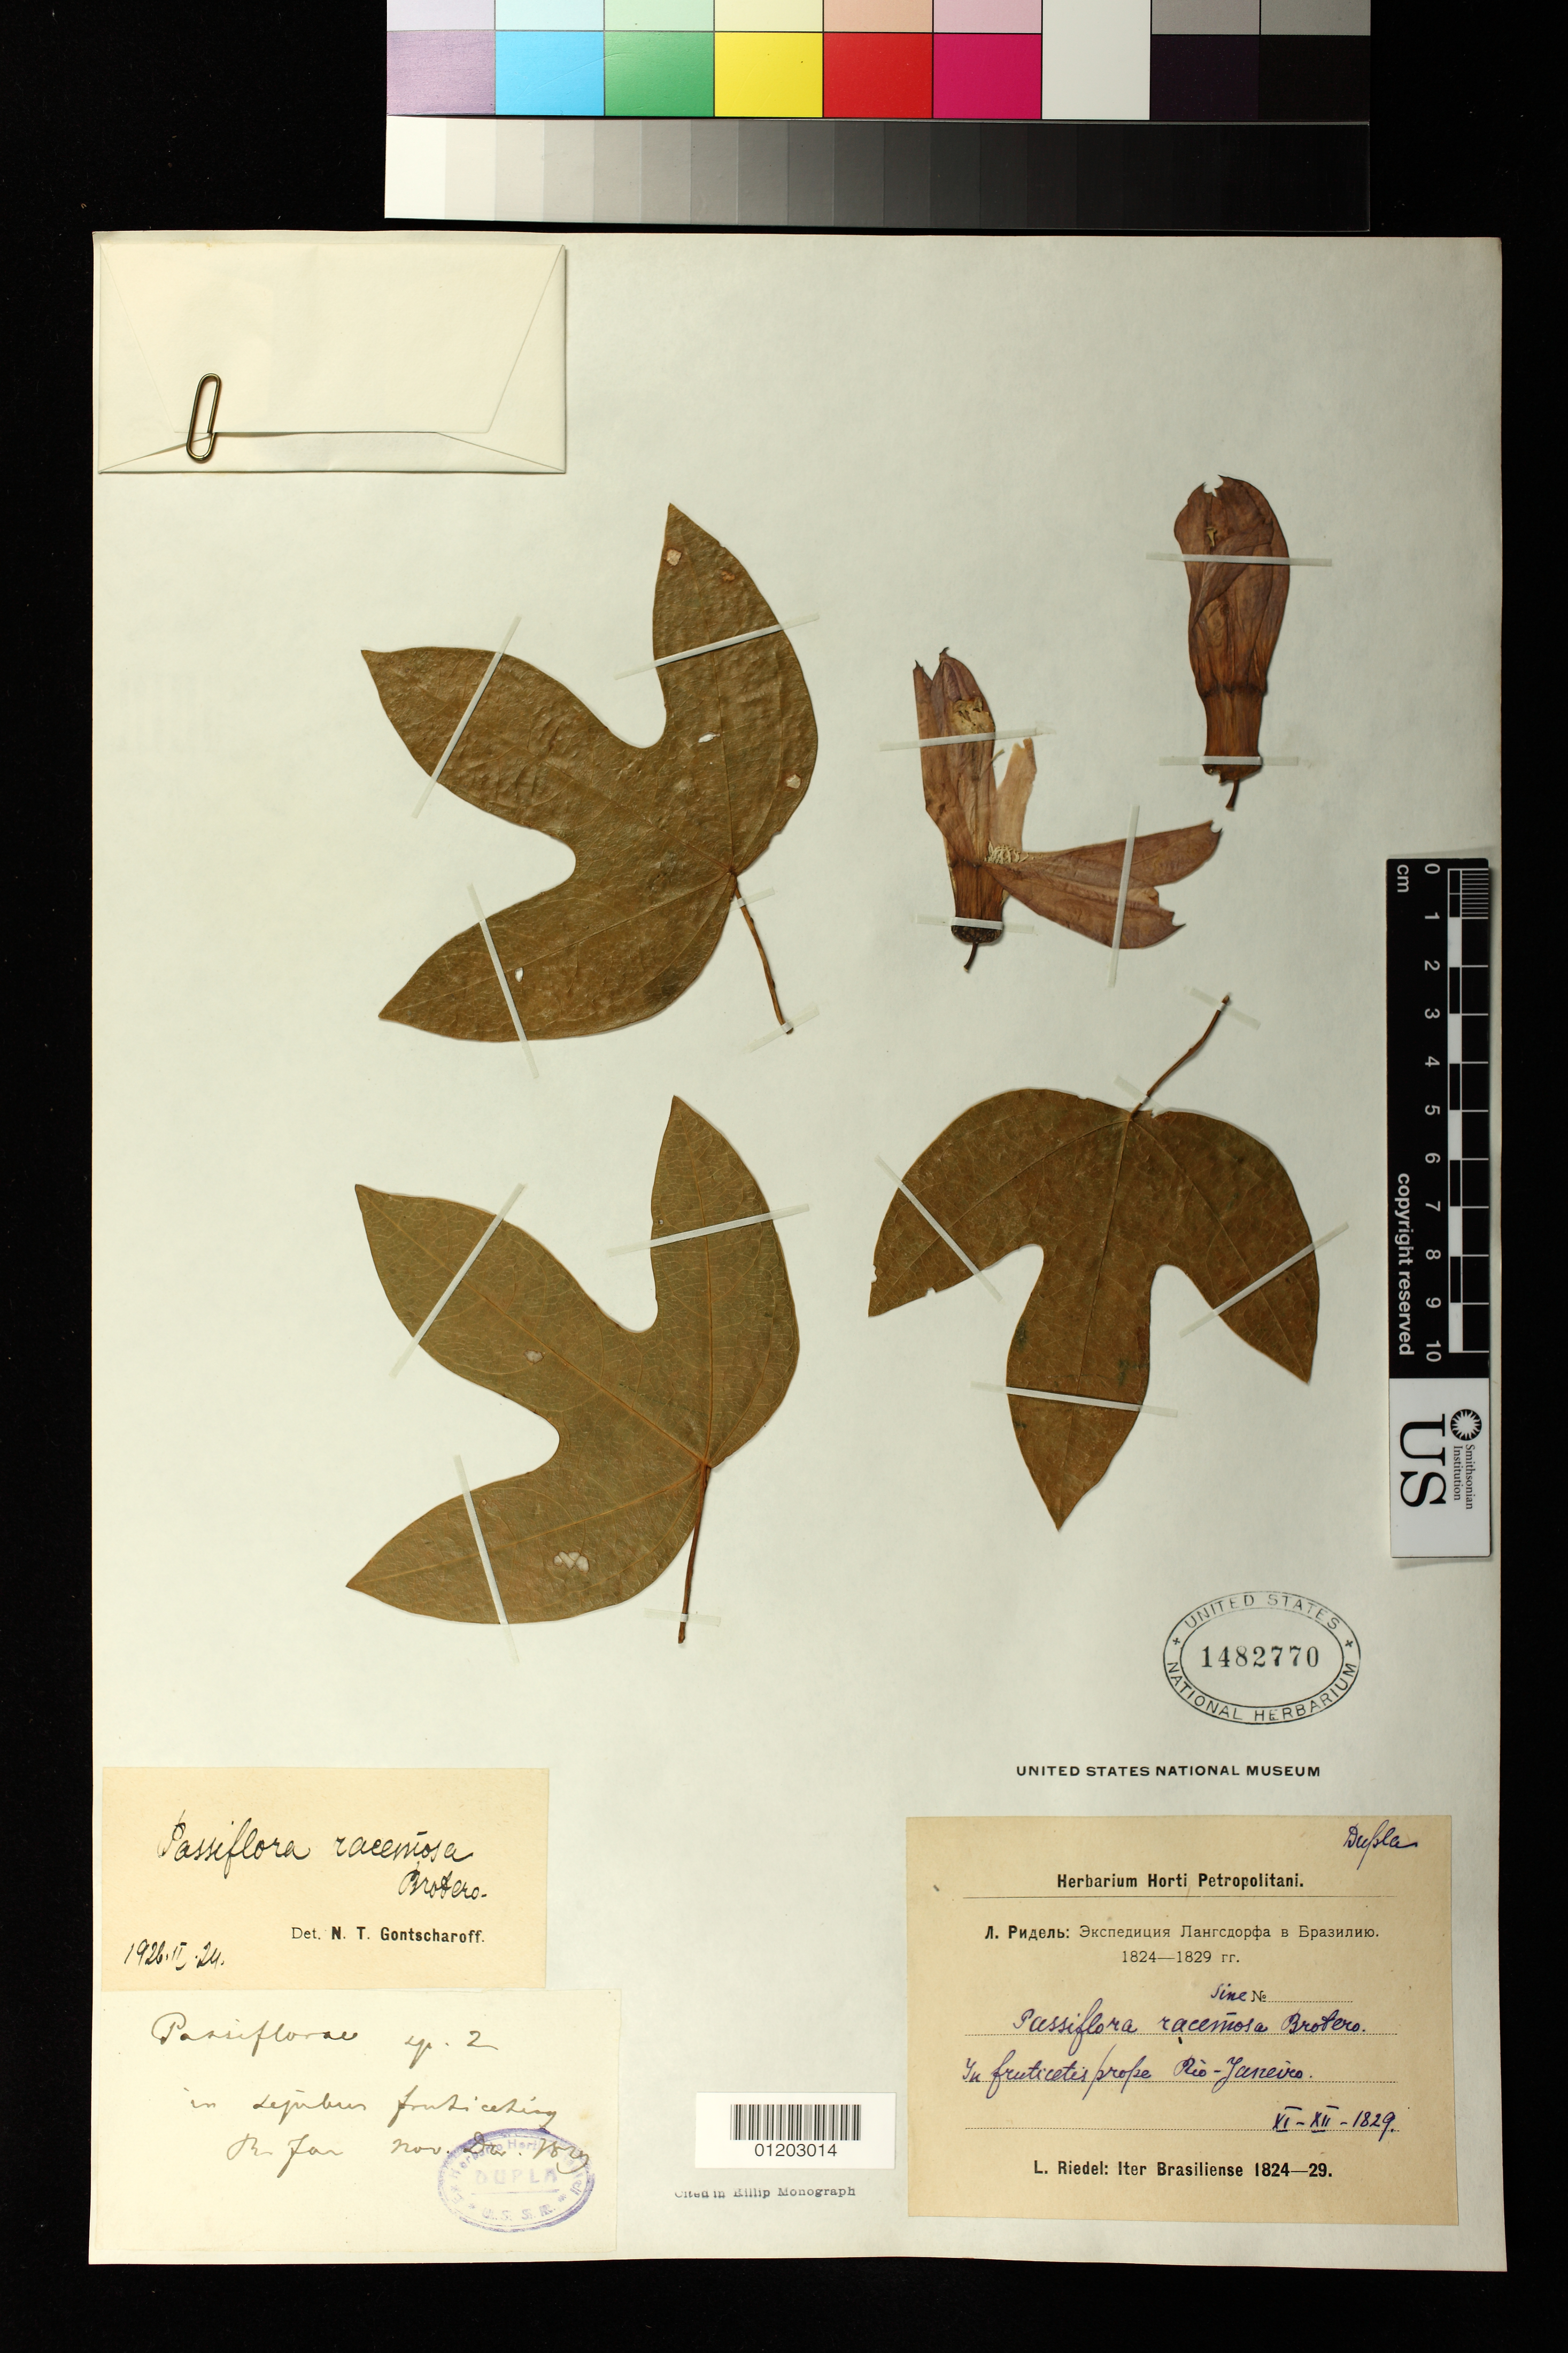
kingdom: Plantae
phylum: Tracheophyta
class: Magnoliopsida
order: Malpighiales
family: Passifloraceae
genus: Passiflora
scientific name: Passiflora racemosa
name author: Brot.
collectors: L. Riedel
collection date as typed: Nov 1829 to -- Dec 1829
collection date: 1829-11/1829-12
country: Brazil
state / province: Rio de Janeiro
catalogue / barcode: US 1482770